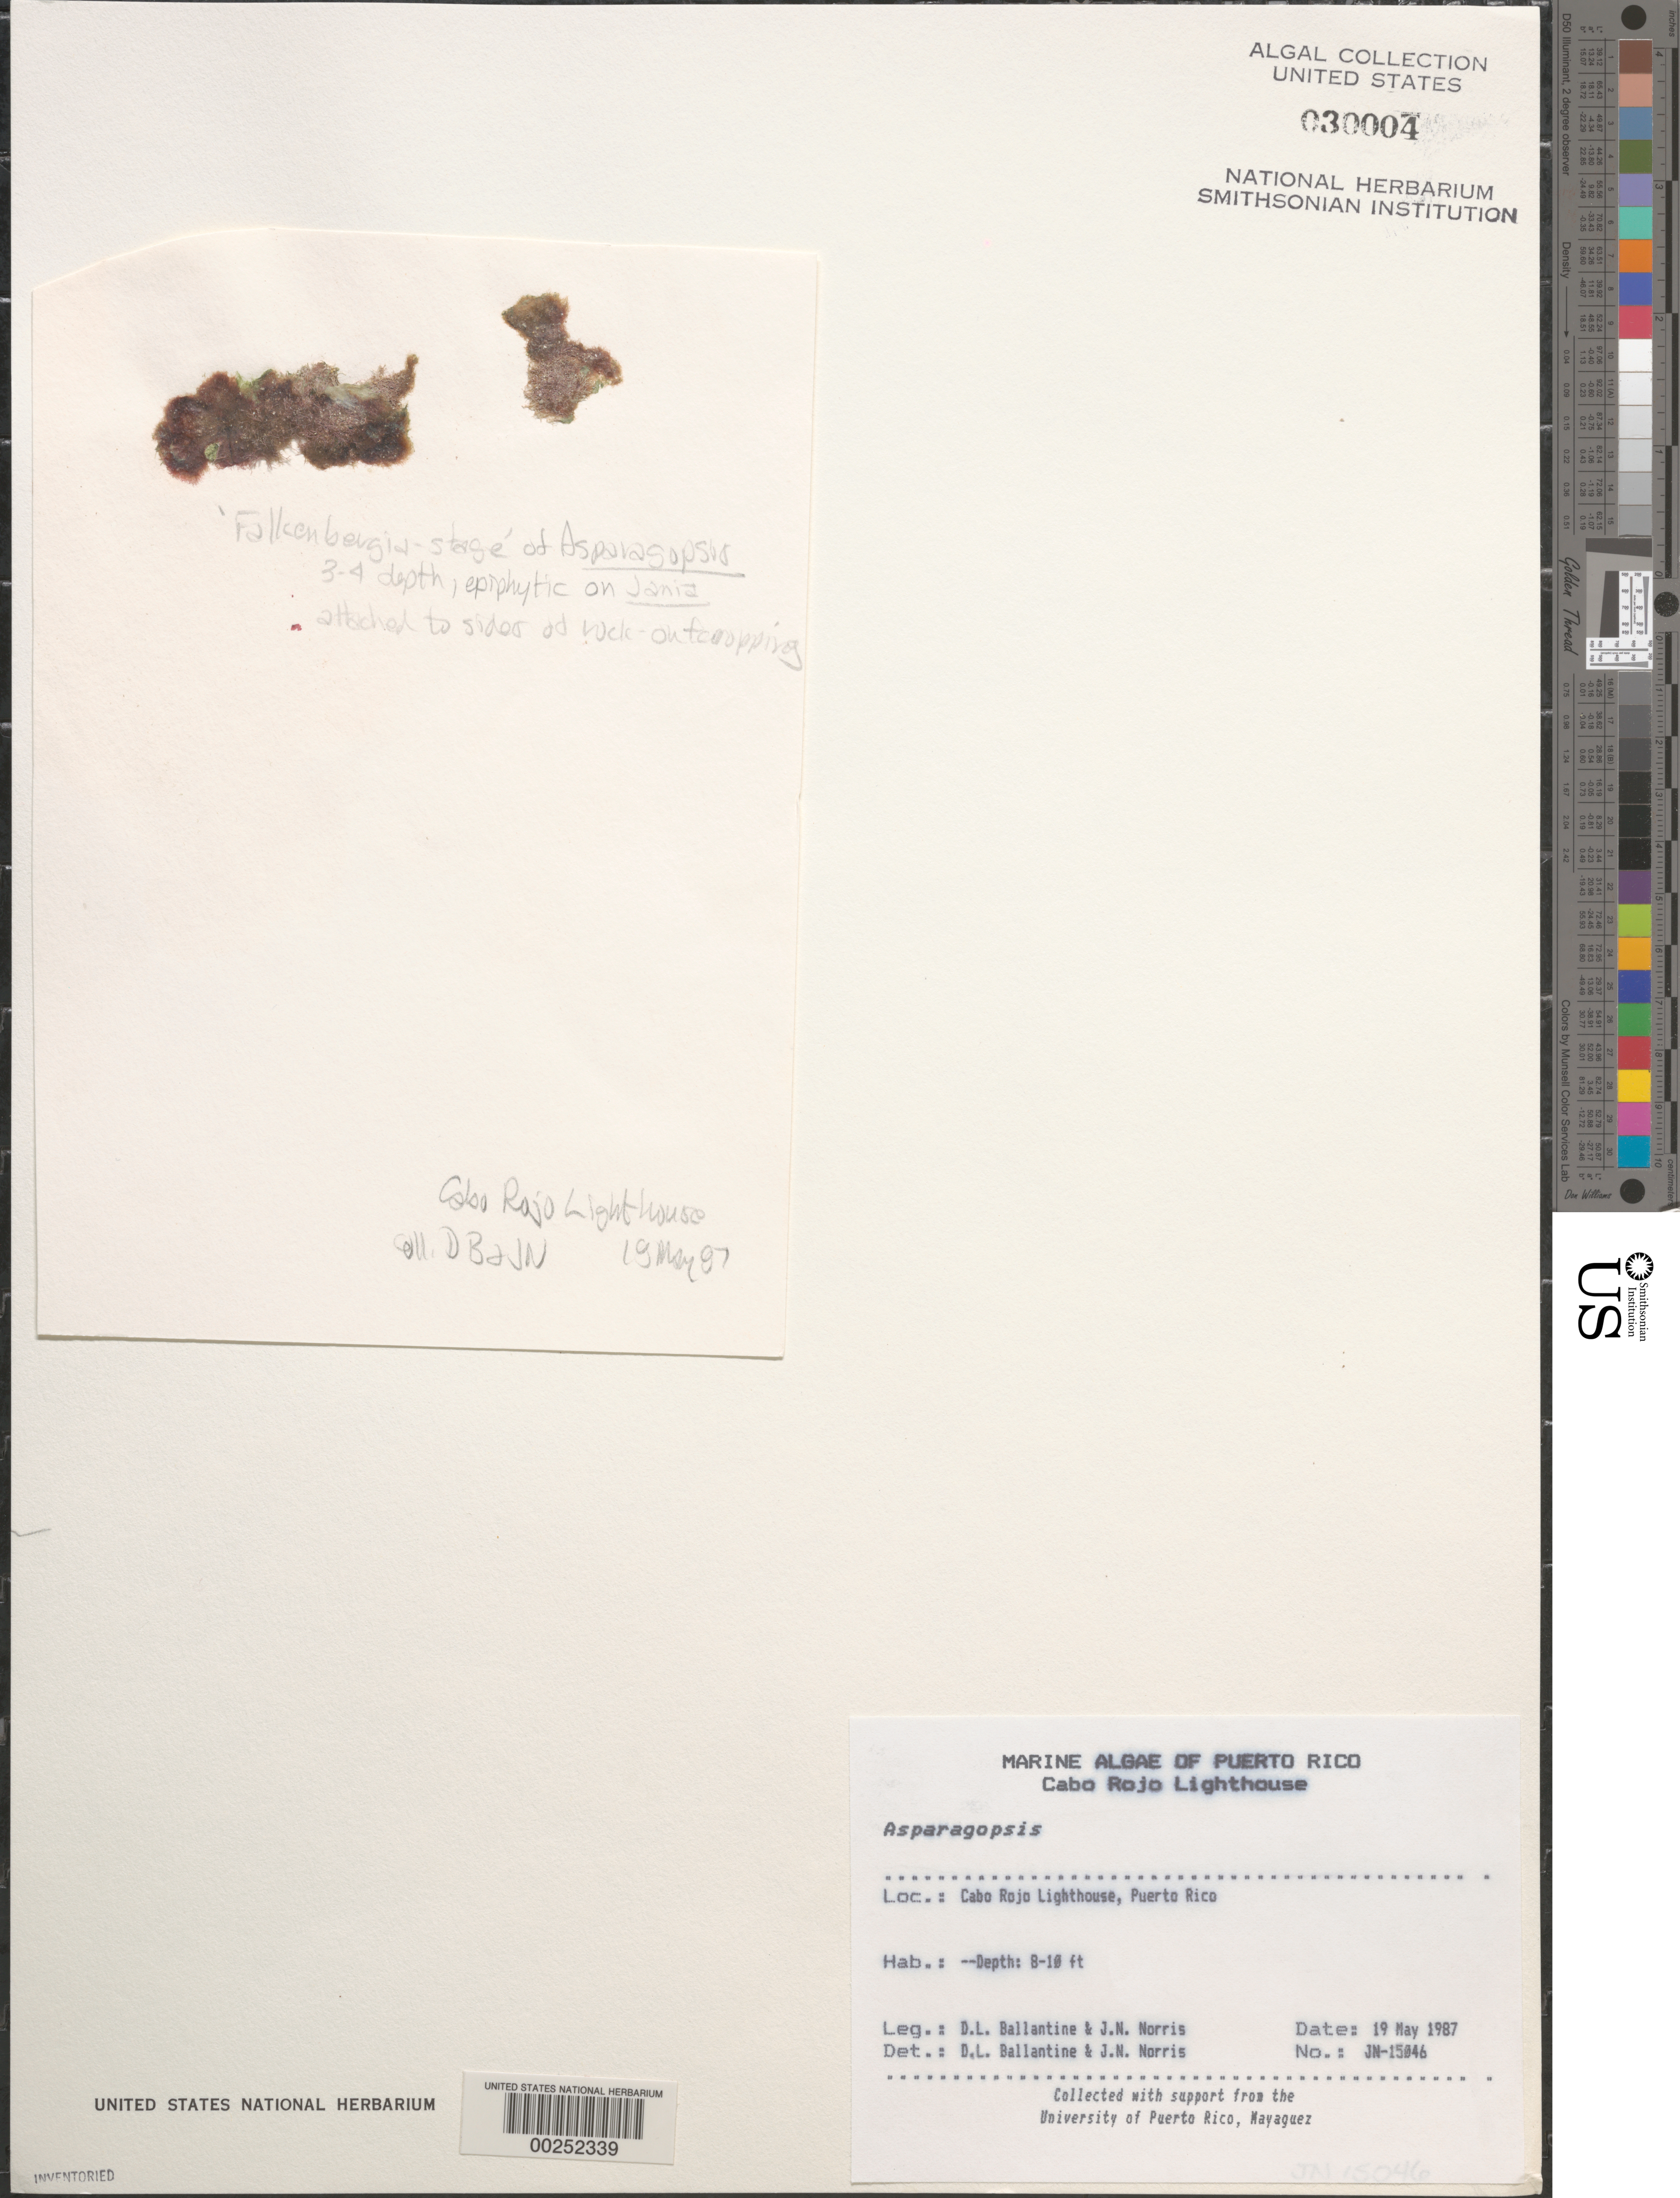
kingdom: Plantae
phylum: Rhodophyta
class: Florideophyceae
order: Bonnemaisoniales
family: Bonnemaisoniaceae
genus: Asparagopsis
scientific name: Asparagopsis sp.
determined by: Ballantine, D. L.; Norris, J. N.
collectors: D.L. Ballantine & J. N. Norris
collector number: JN-15046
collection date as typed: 19 May 1987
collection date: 1987-05-19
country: Puerto Rico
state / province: Cabo Rojo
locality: Cabo Rojo Lighthouse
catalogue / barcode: US 30004